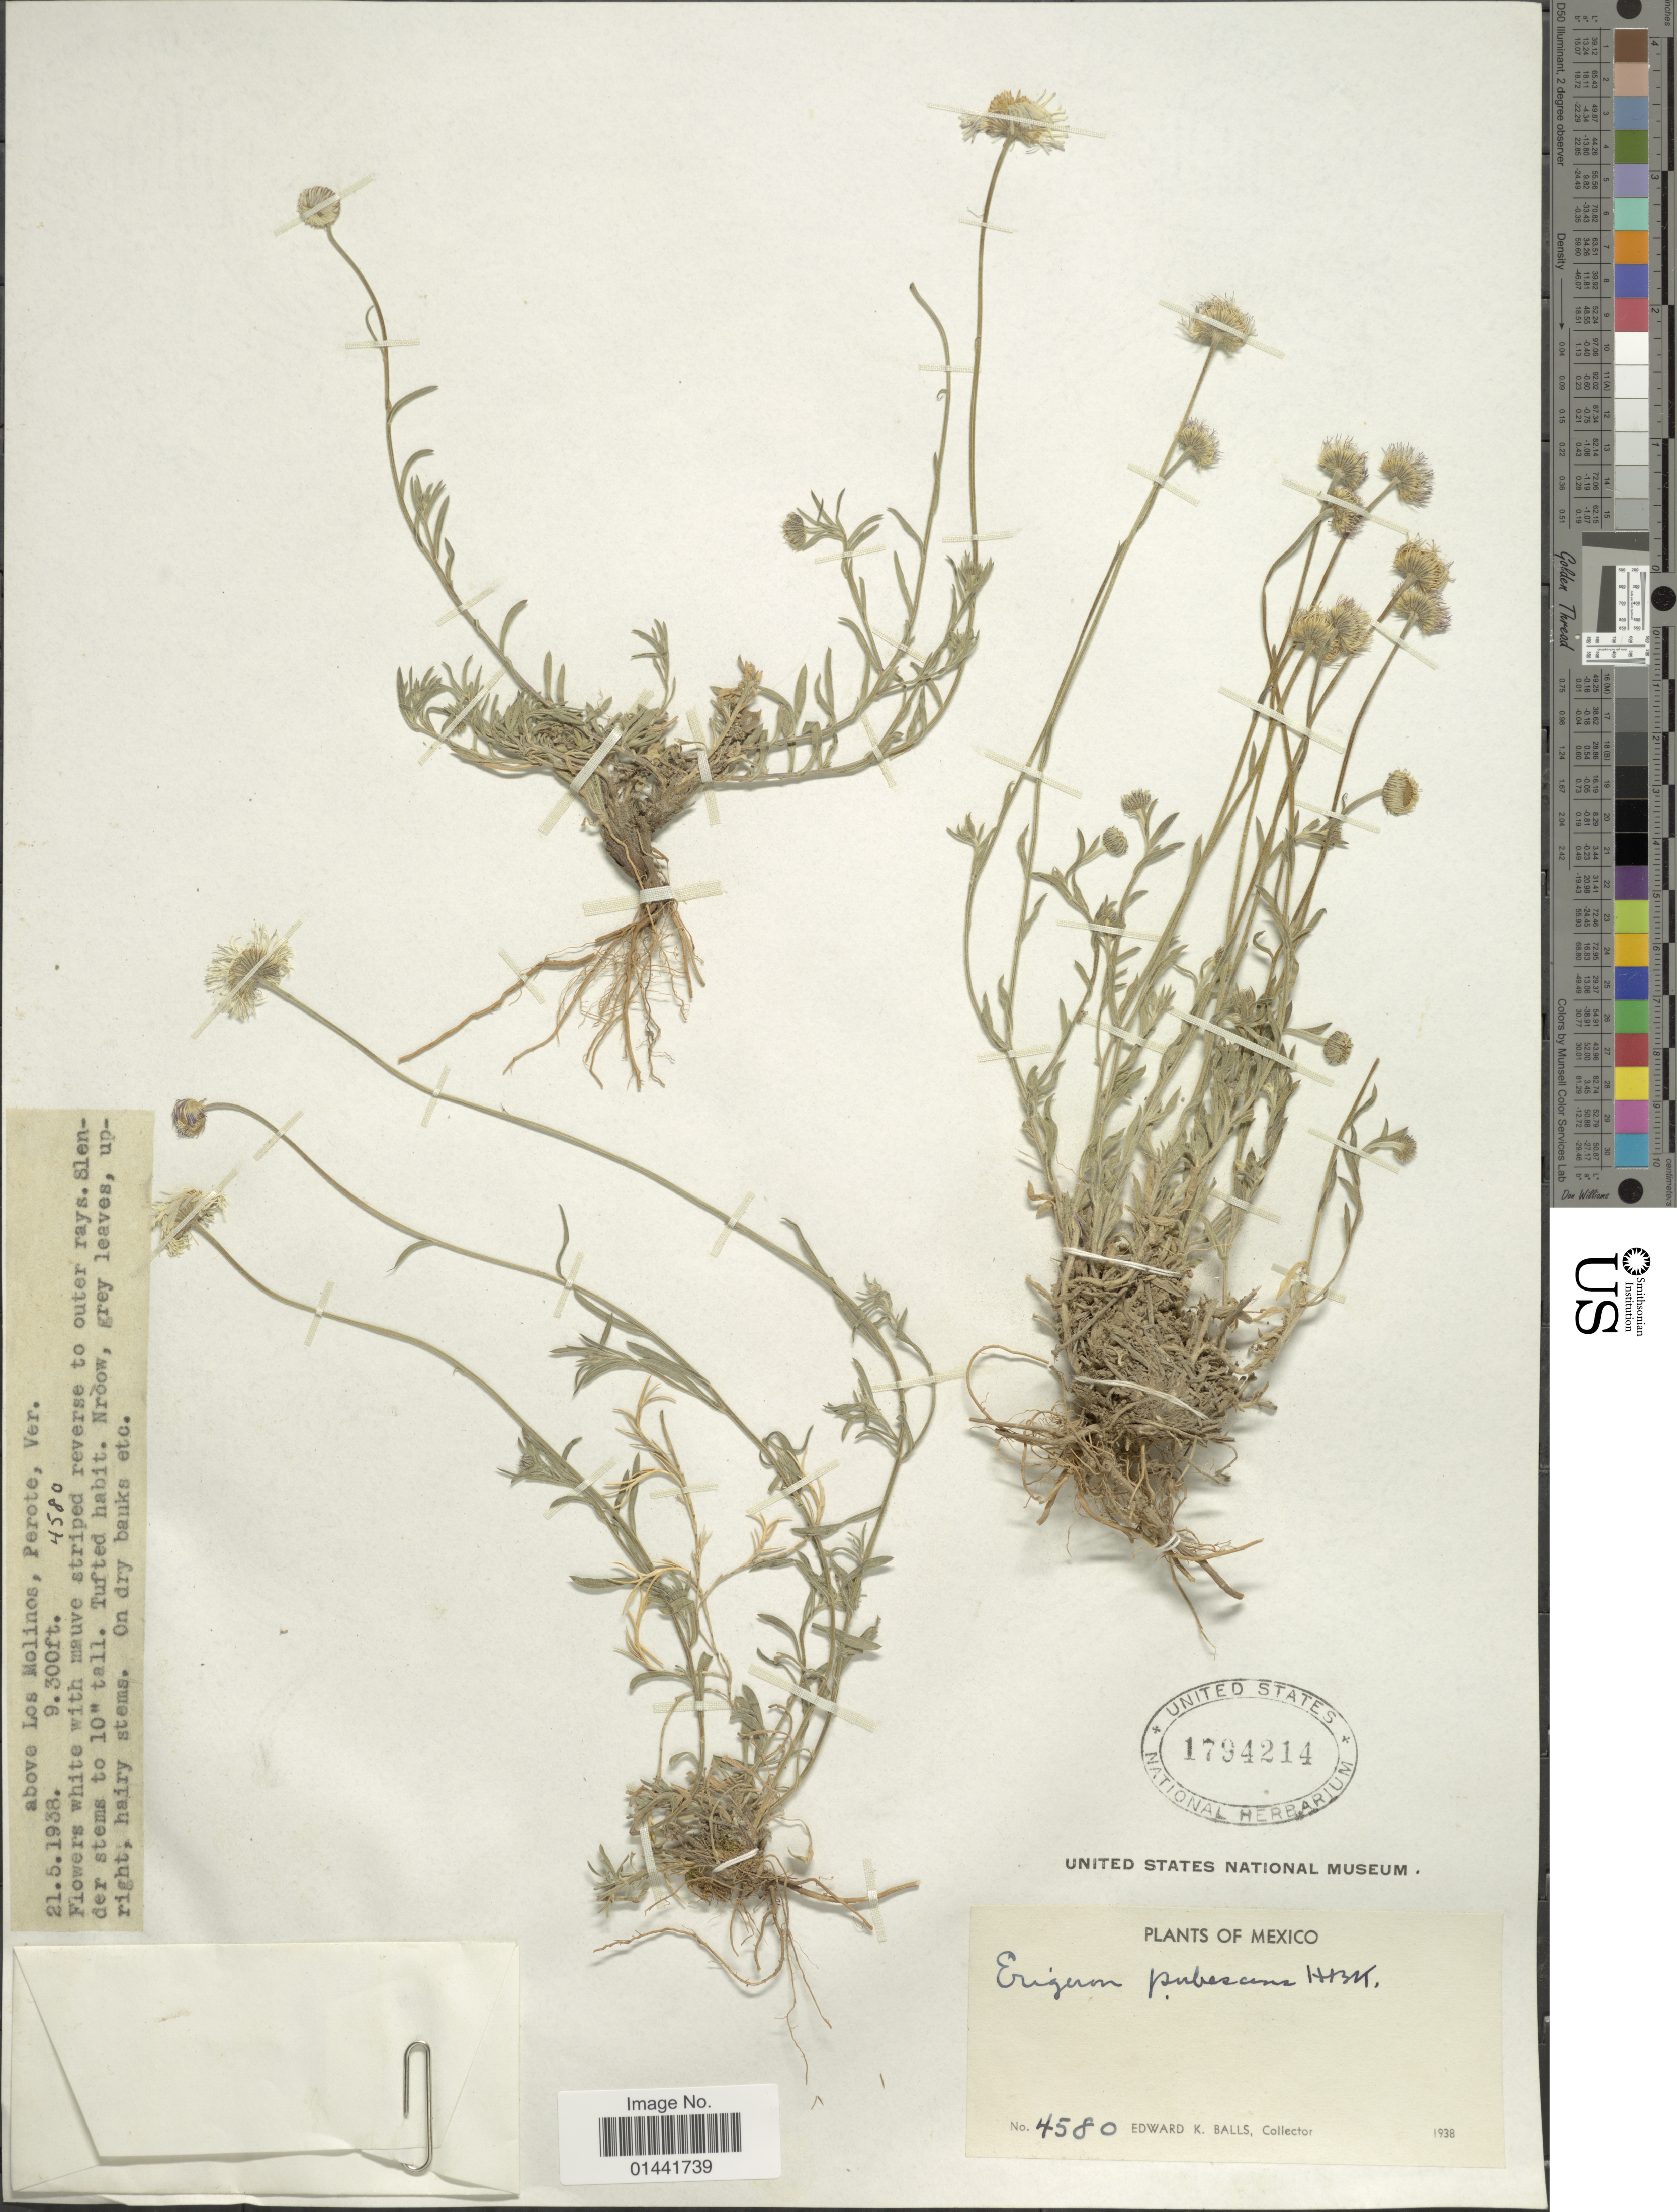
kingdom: Plantae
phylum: Tracheophyta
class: Magnoliopsida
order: Asterales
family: Asteraceae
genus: Erigeron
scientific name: Erigeron pubescens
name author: Kunth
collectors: E. K. Balls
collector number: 4580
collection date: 1938-05-21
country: Mexico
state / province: Veracruz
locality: Above Los Molinos, Perote, on dry banks etc.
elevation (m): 2835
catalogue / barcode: US 1794214